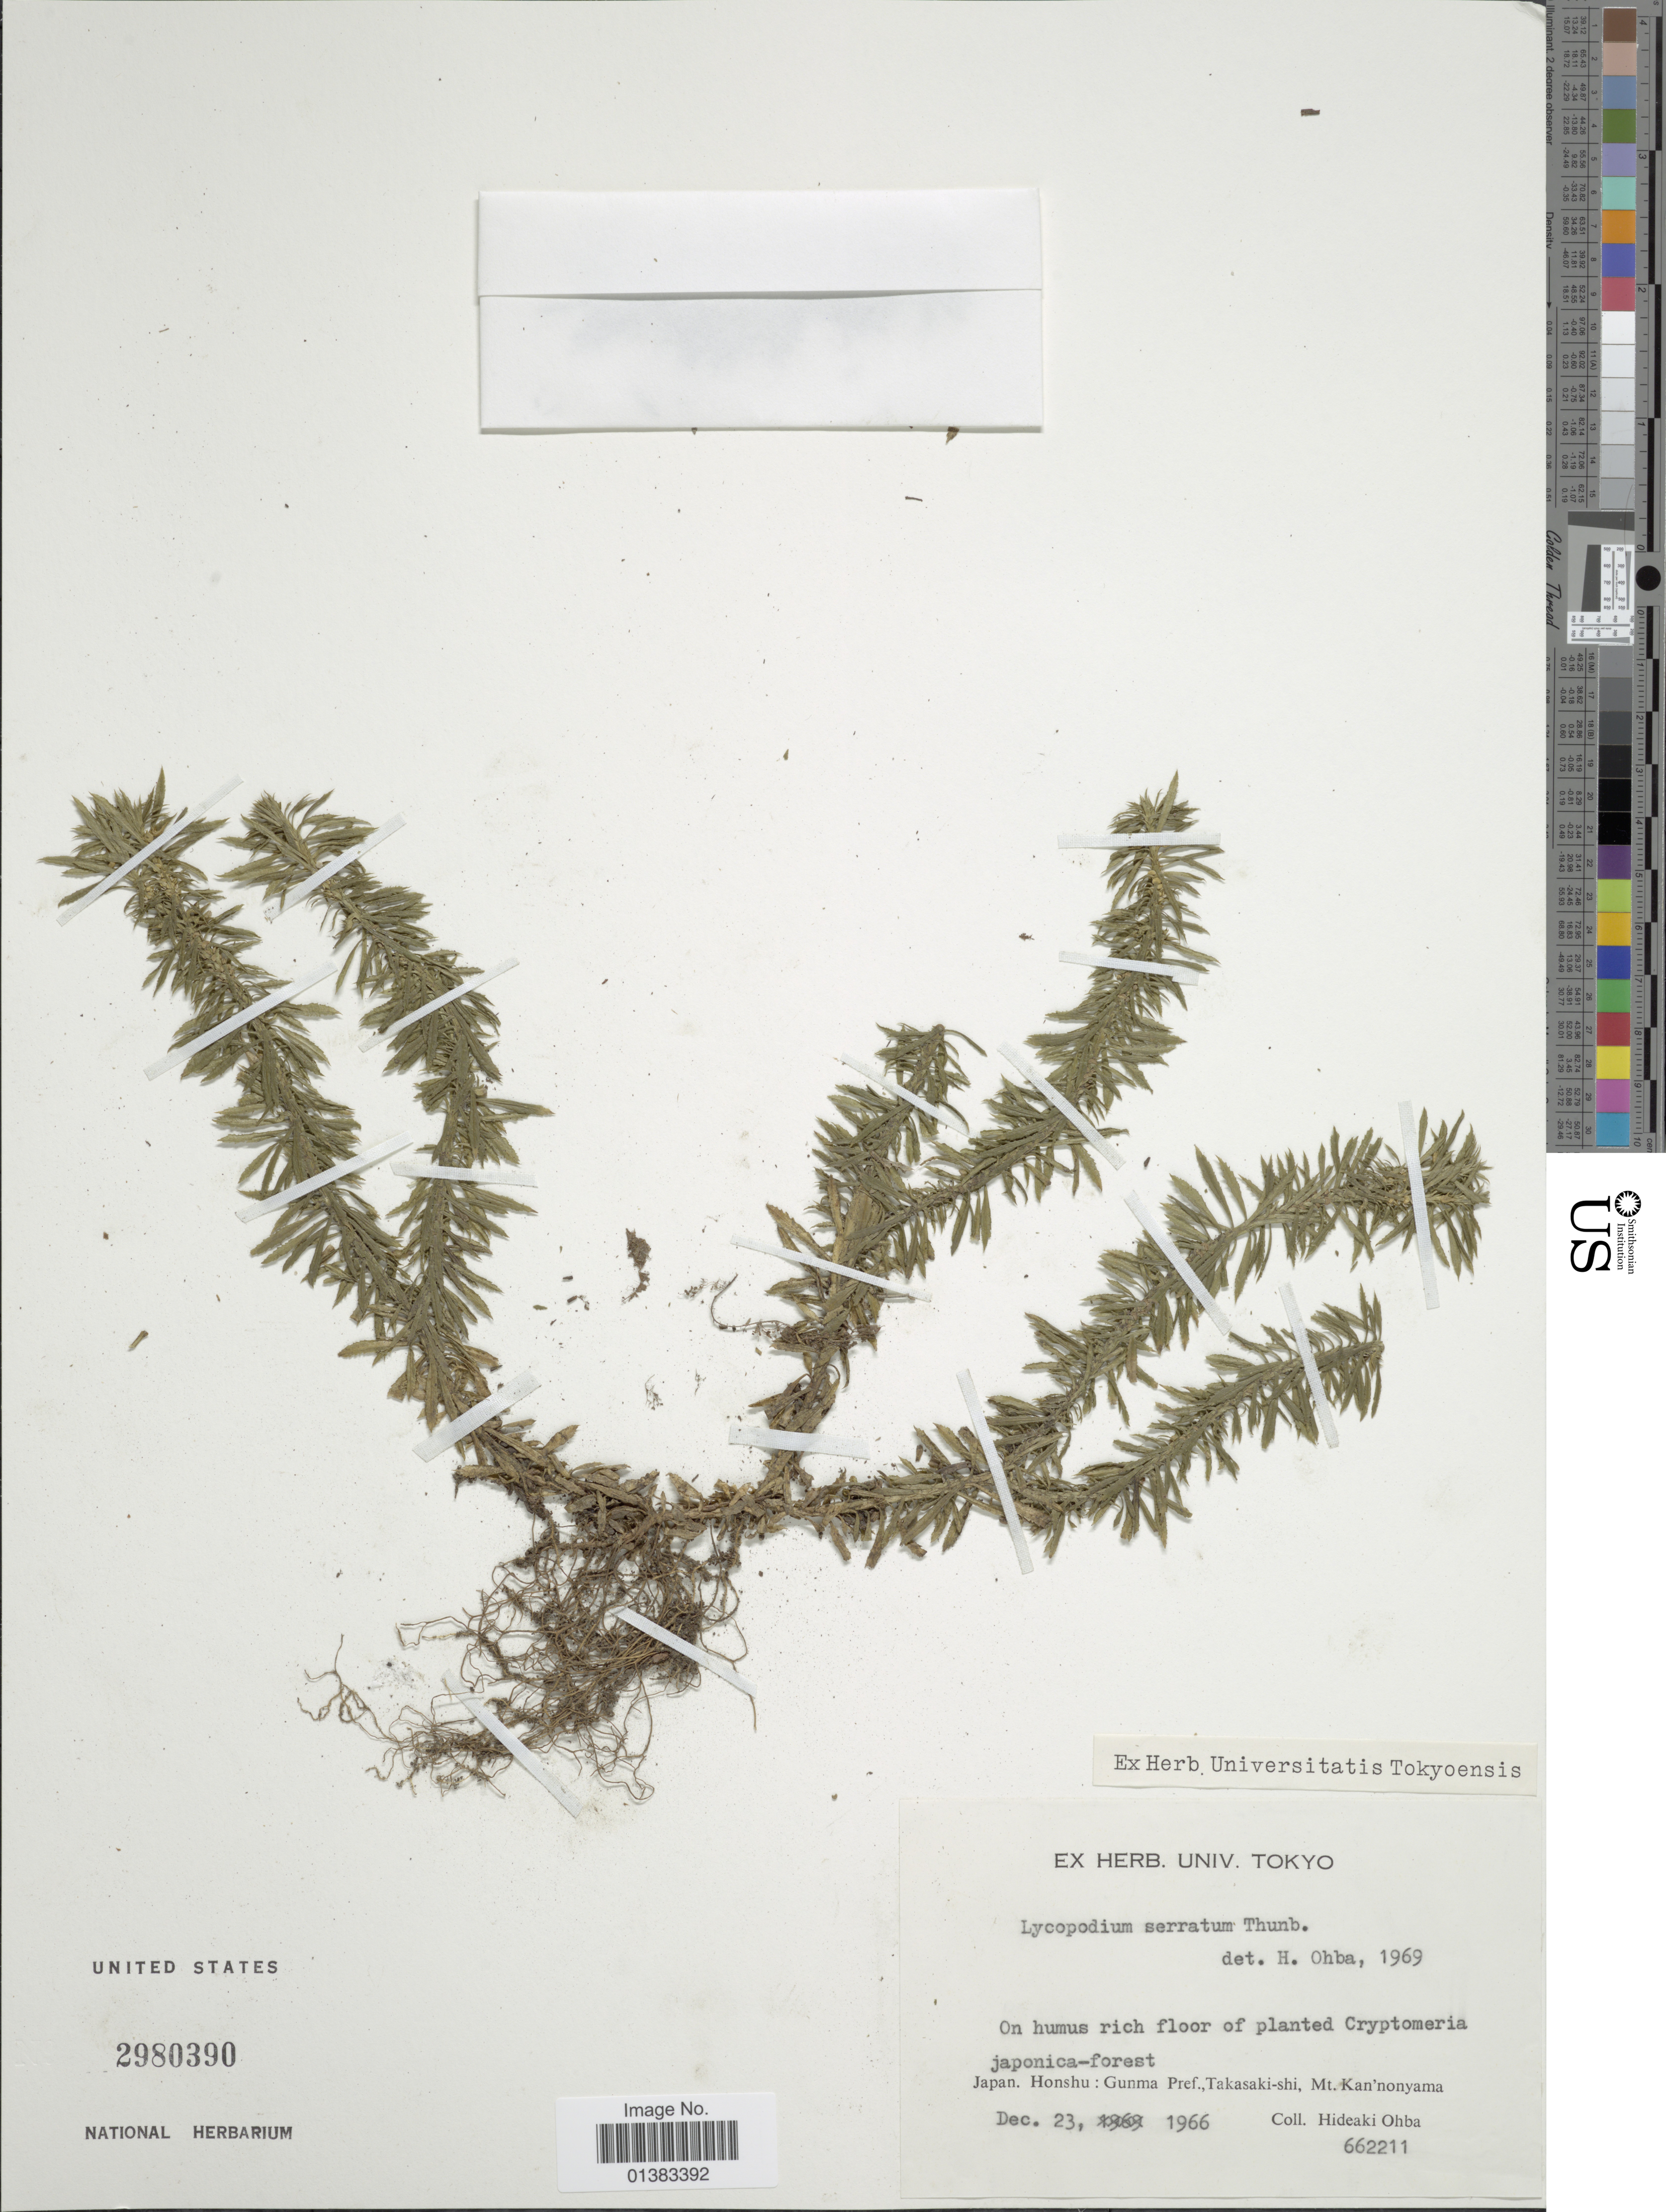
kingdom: Plantae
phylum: Tracheophyta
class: Lycopodiopsida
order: Lycopodiales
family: Lycopodiaceae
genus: Huperzia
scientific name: Huperzia serrata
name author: (Thunb.) Trevis.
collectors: H. Ohba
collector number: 662211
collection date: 1966-12-23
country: Japan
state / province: Gunma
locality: Honshu: Takasaki-shi, Mt. Kan' nonyama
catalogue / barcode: US 2980390